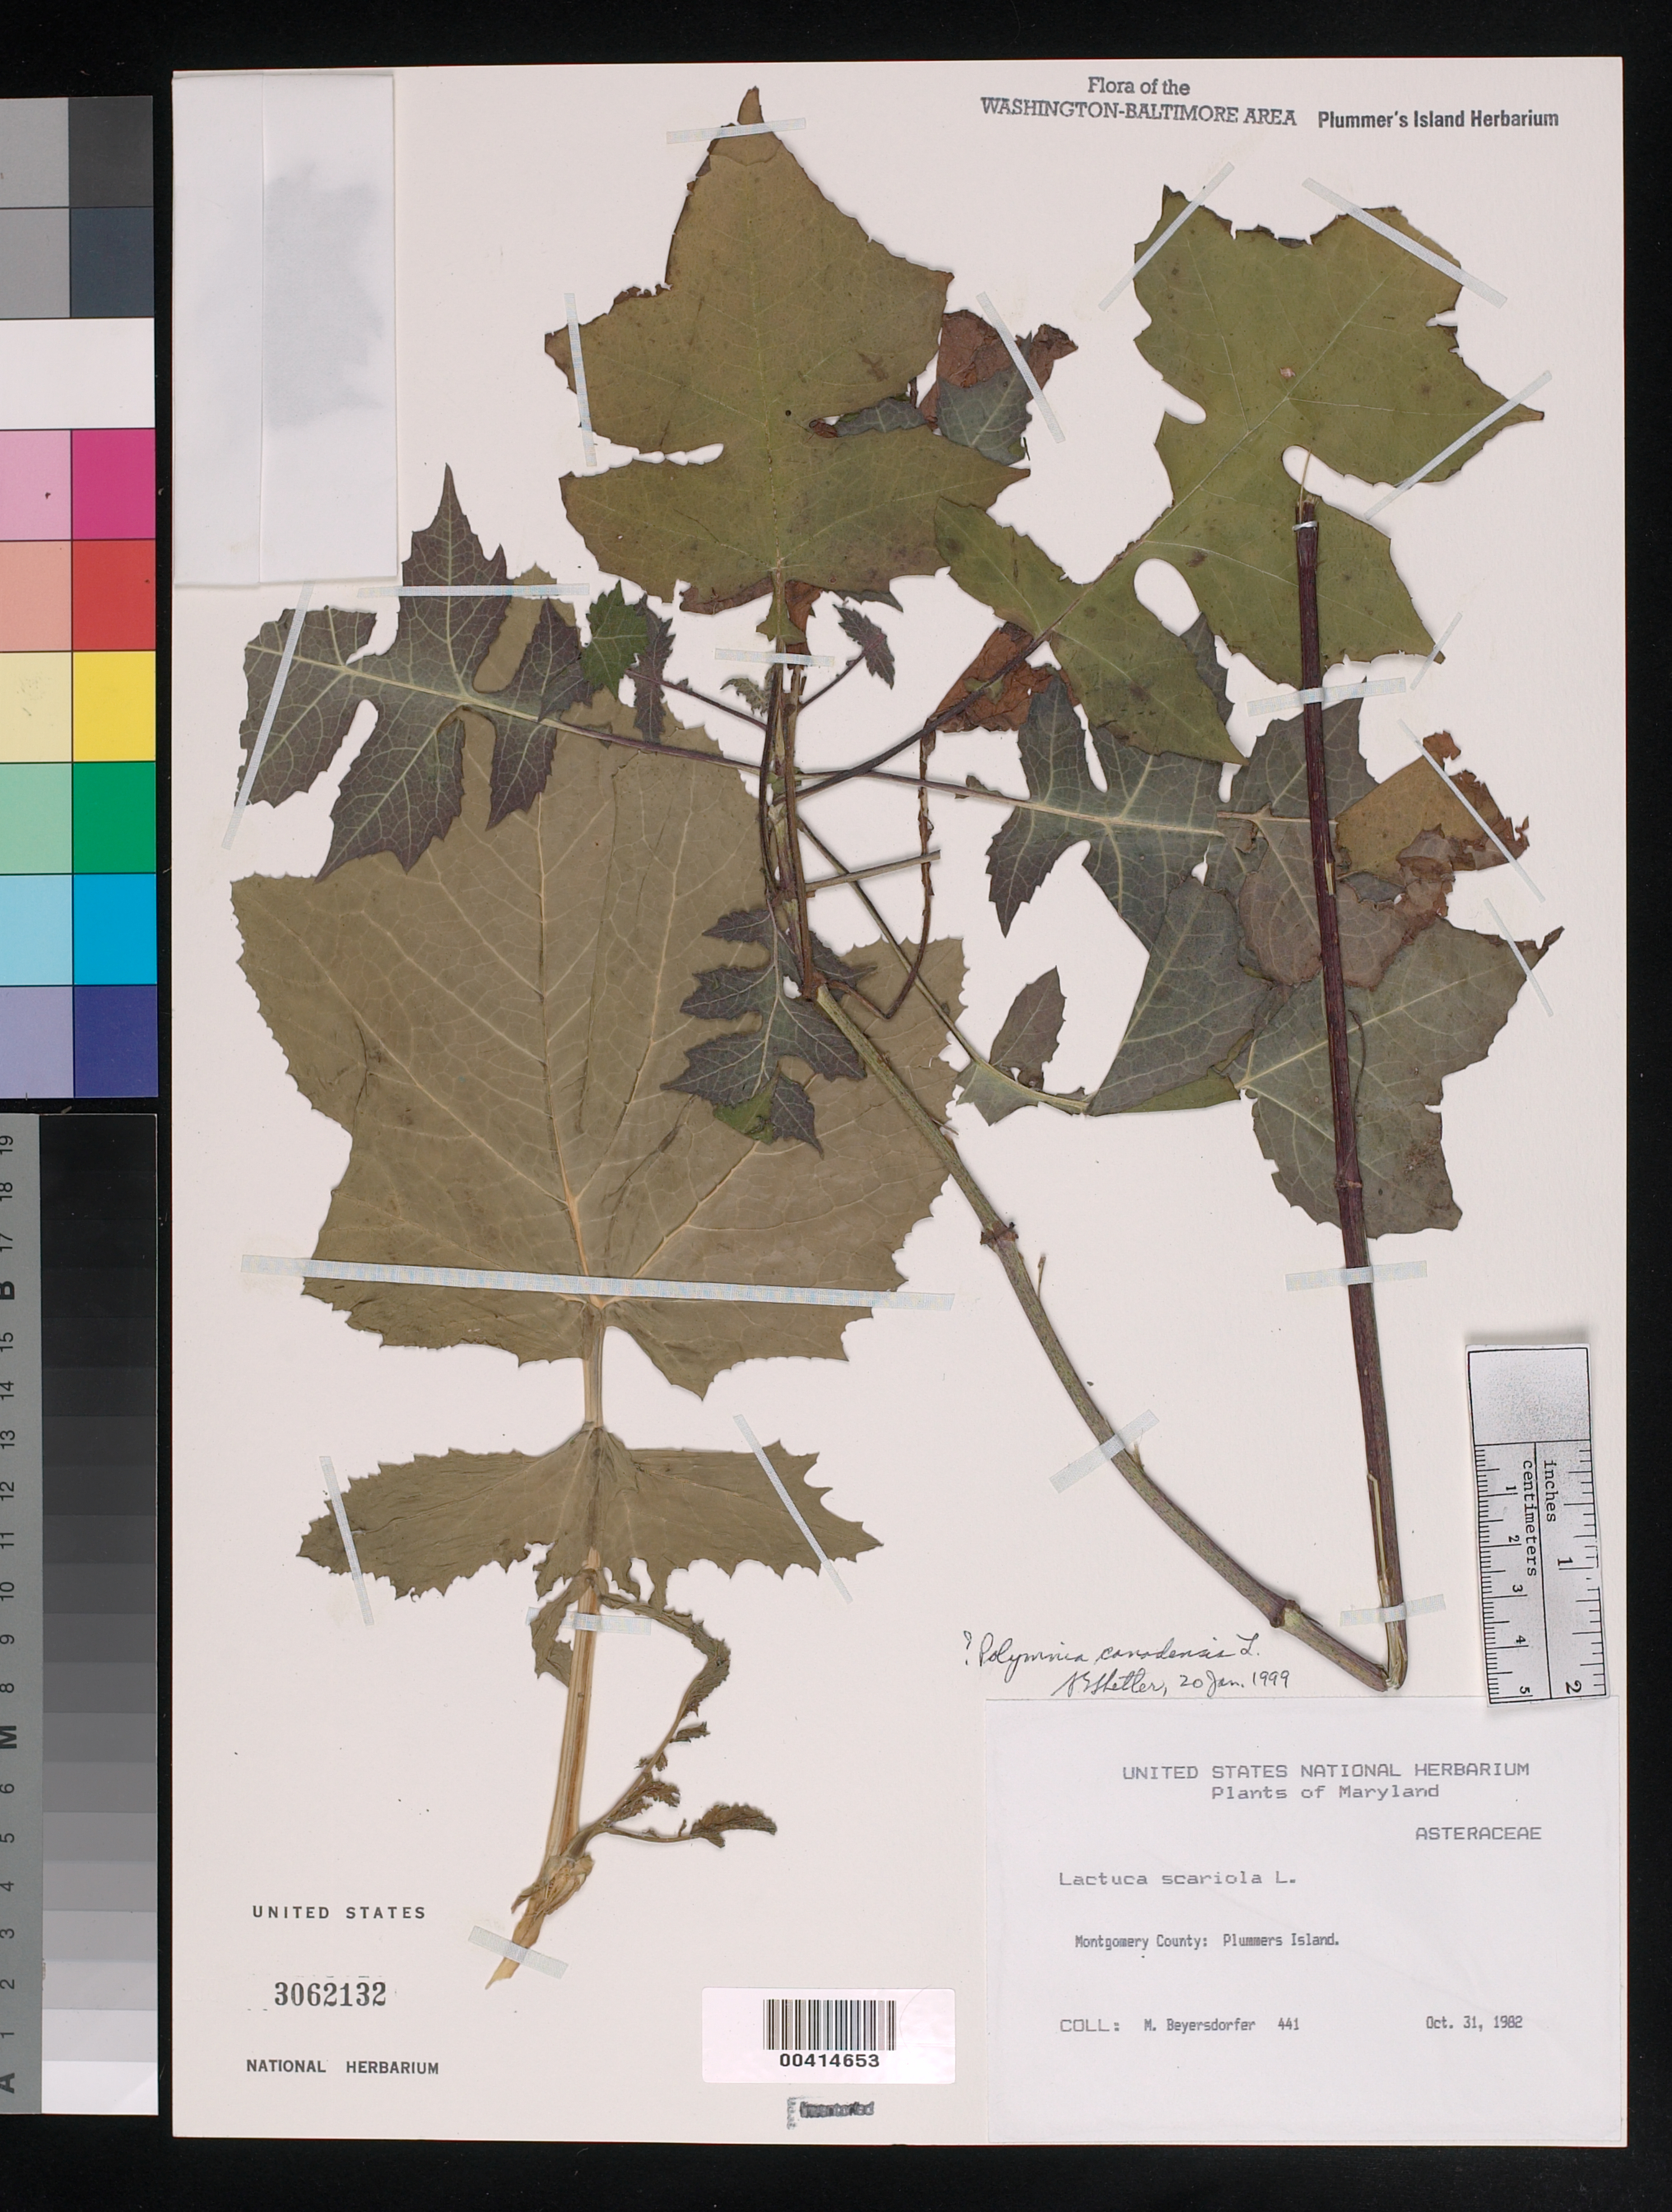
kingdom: Plantae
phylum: Tracheophyta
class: Magnoliopsida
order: Asterales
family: Asteraceae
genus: Polymnia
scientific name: Polymnia canadensis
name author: L.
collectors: M. Beyersdorfer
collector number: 441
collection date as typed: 31 Oct 1982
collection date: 1982-10-31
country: United States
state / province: Maryland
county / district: Montgomery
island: Plummers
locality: Plummer's Island C. & O. Canal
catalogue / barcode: US 3062132